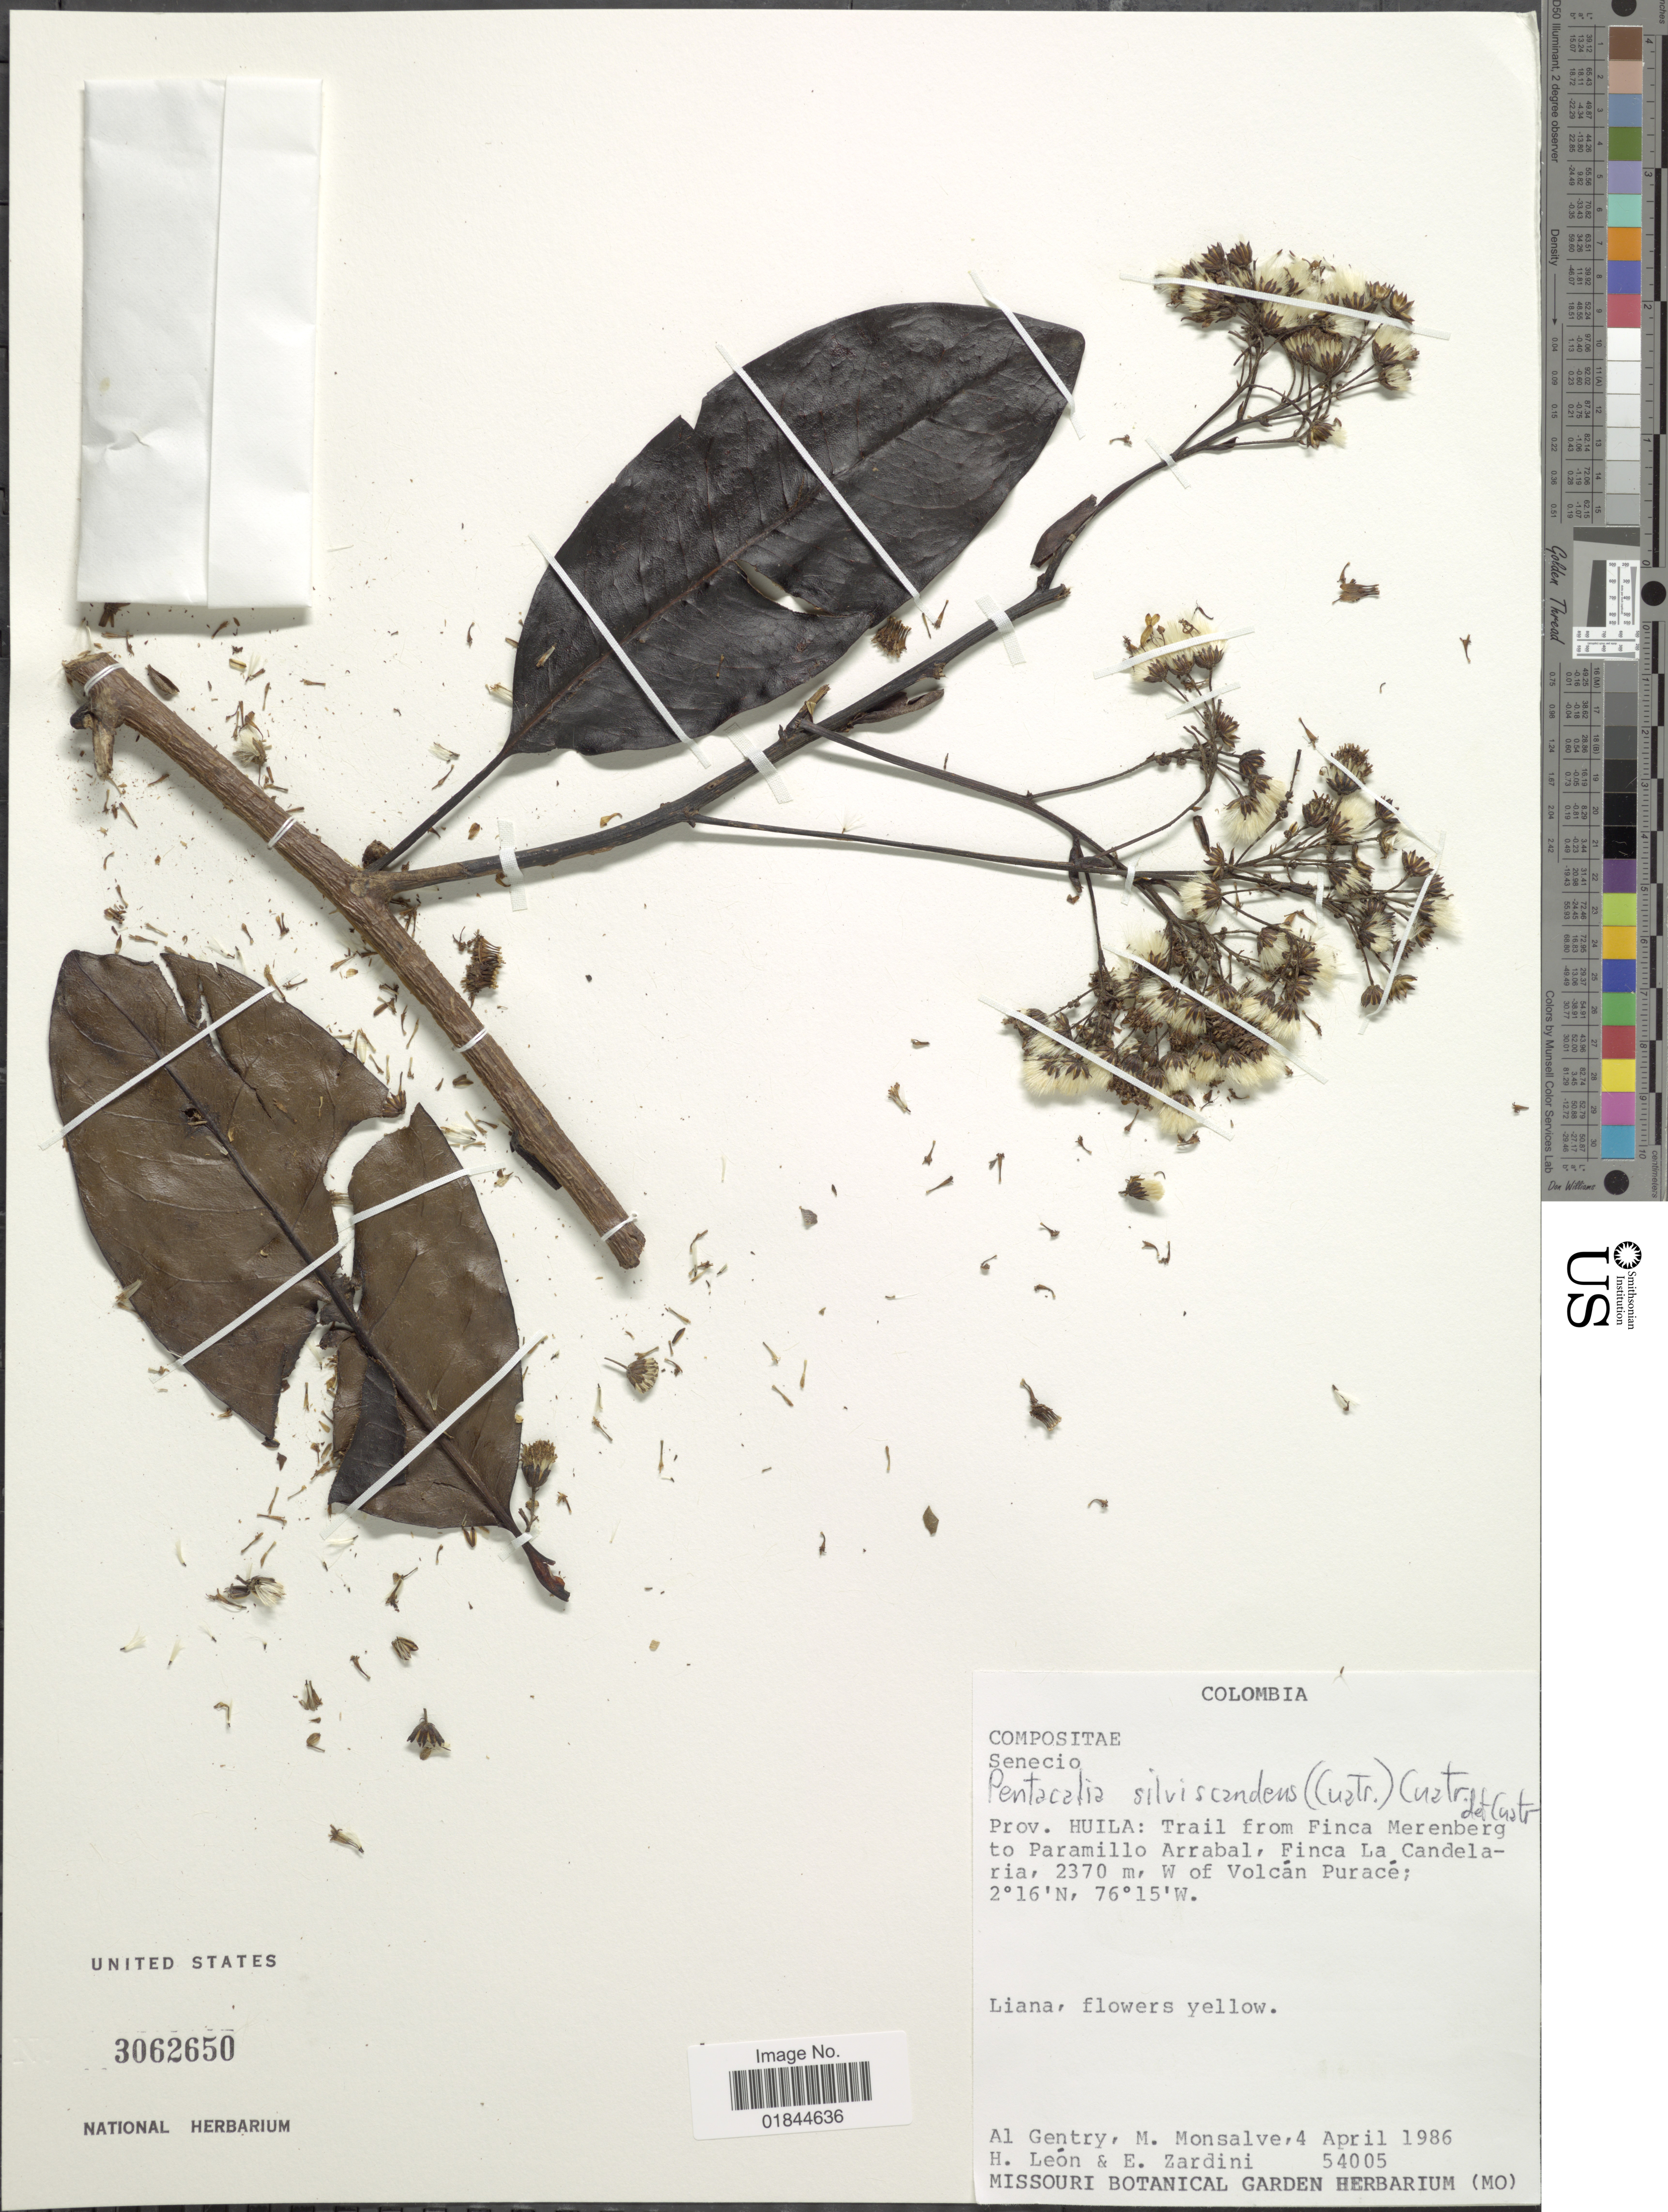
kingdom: Plantae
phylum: Tracheophyta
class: Magnoliopsida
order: Asterales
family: Asteraceae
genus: Pentacalia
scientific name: Pentacalia silvascandens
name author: (Cuatrec.) Cuatrec.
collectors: A. H. Gentry, M. Monsalve, Henry Leon & E. M. Zardini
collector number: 54005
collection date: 1986-04-04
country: Colombia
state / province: Huila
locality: Trail from Finca Merenberg to Paramillo Arrabal, Finca La Candelaria, W of Volcan Purace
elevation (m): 2370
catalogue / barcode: US 3062650